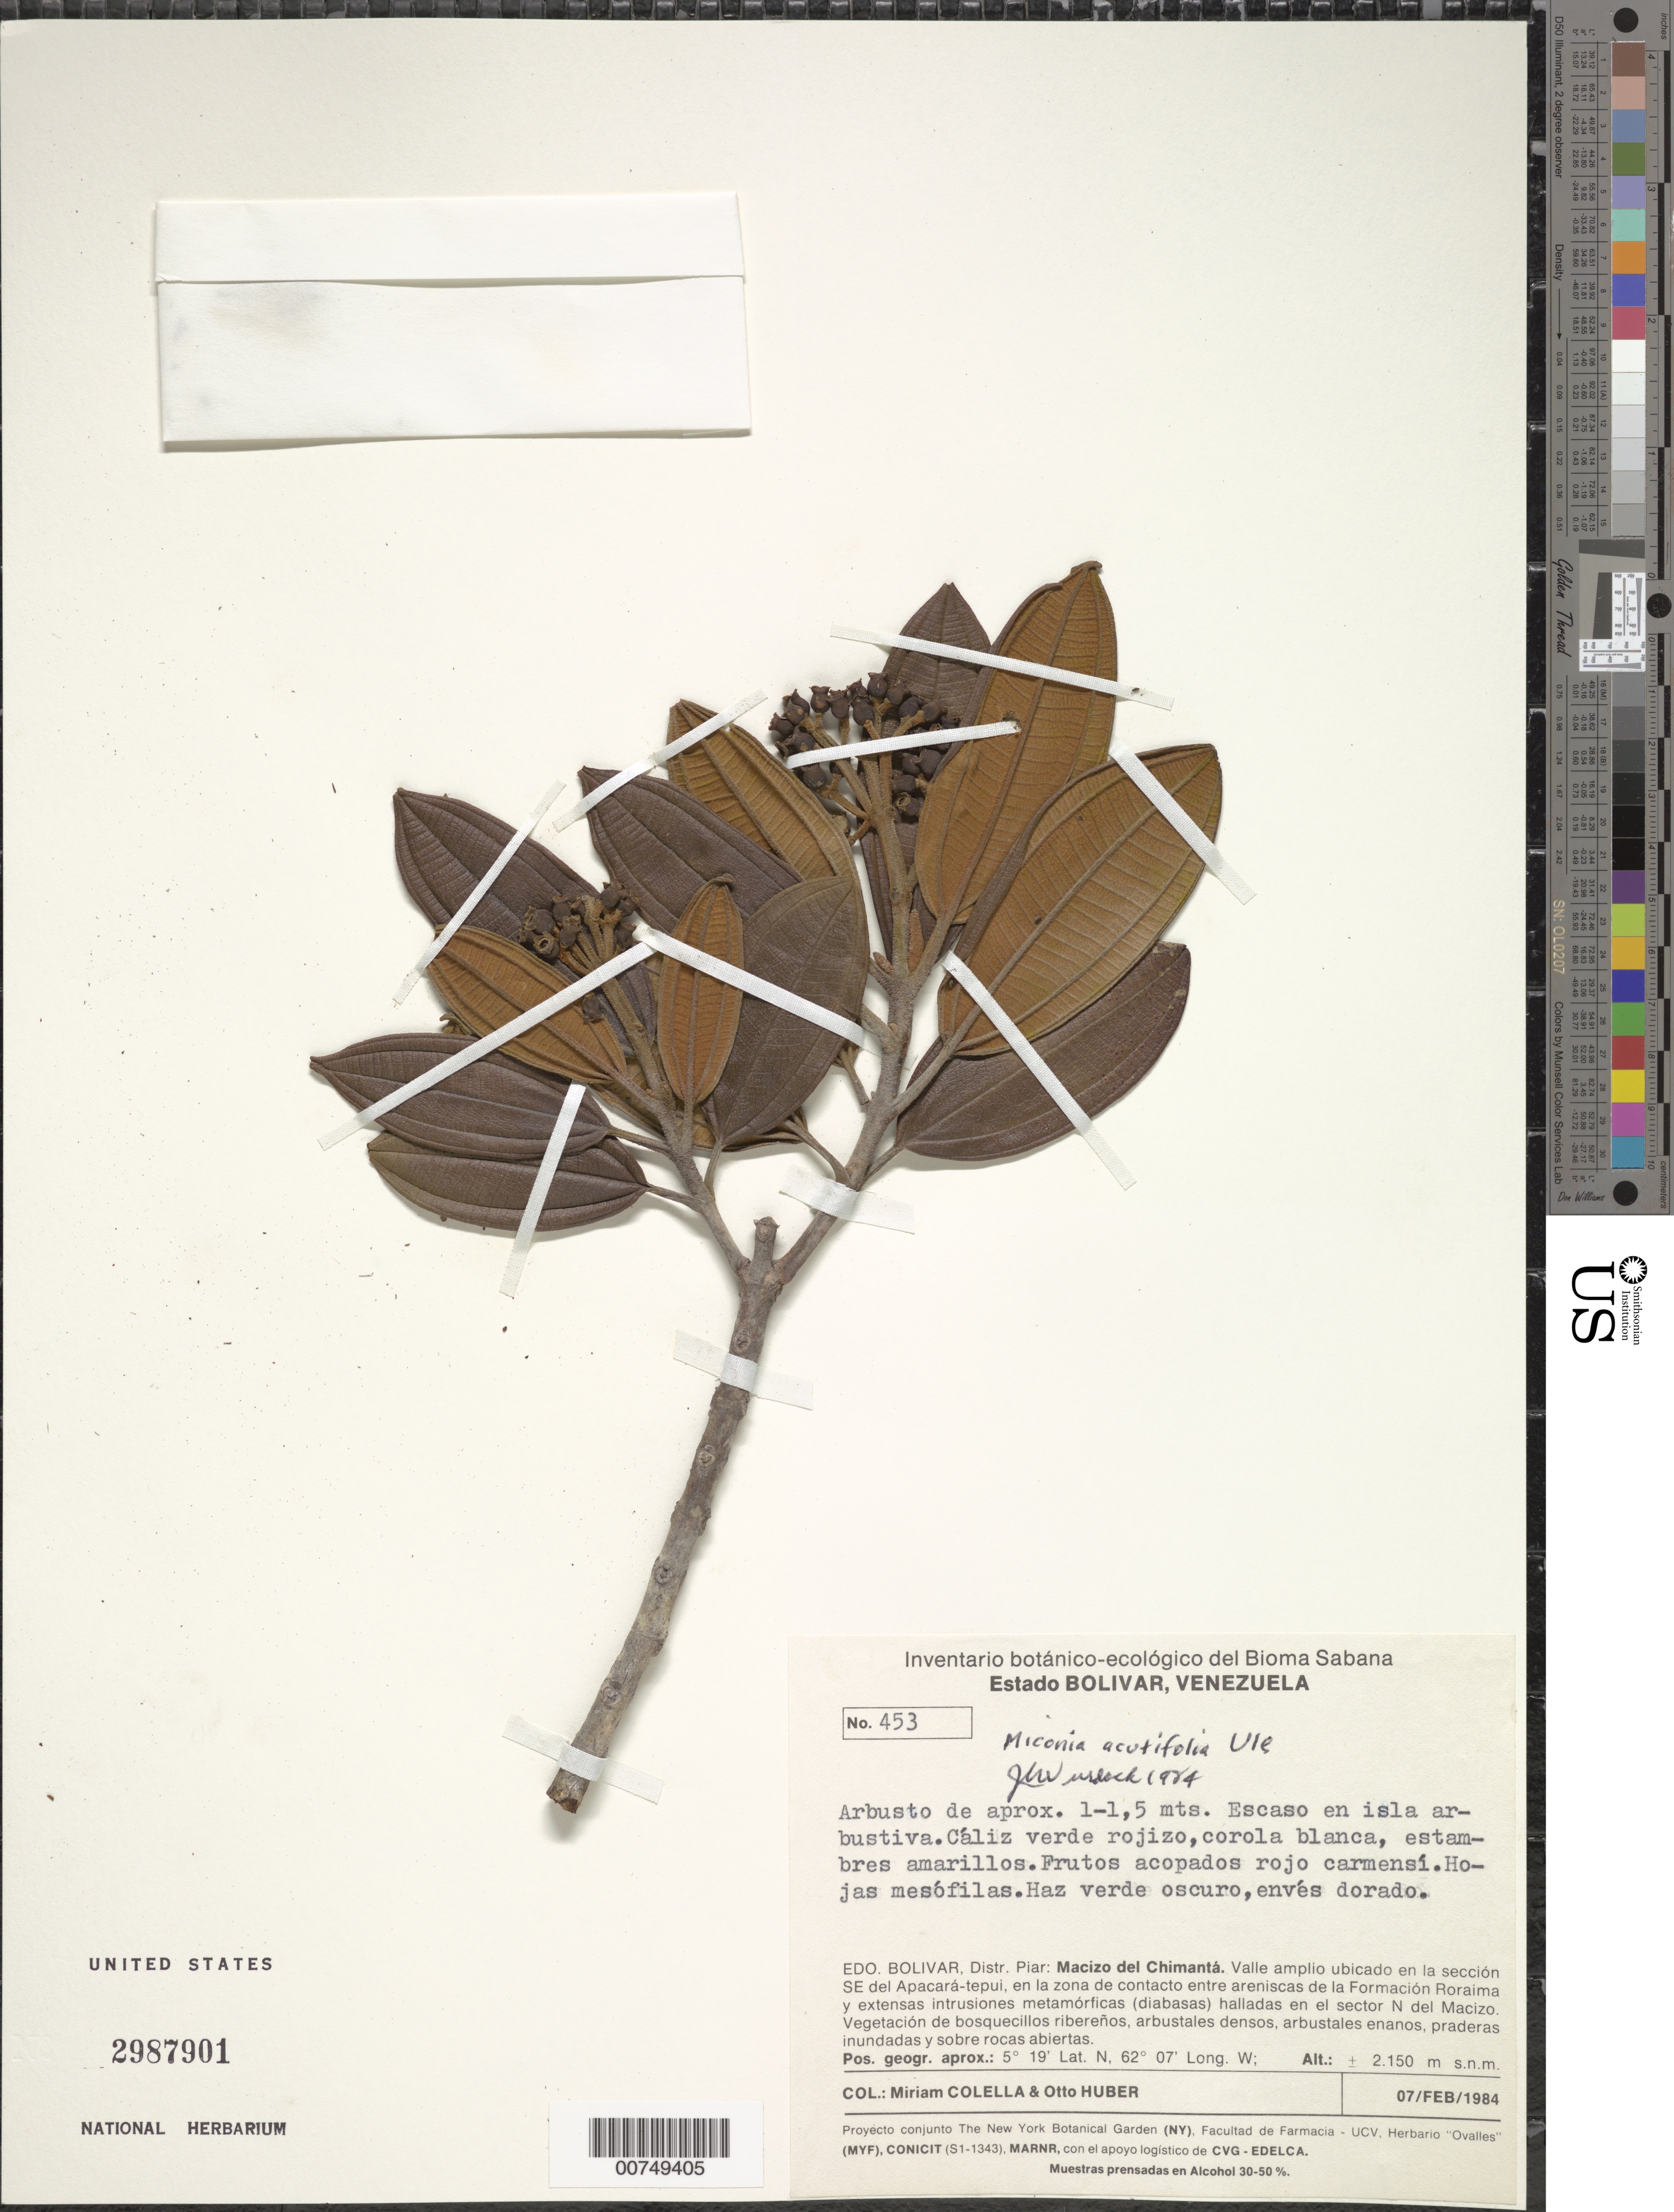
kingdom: Plantae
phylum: Tracheophyta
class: Magnoliopsida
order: Myrtales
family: Melastomataceae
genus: Miconia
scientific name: Miconia acutifolia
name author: Ule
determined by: Wurdack, John J., (US), US (UNITED STATES)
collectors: M. Colella & O. Huber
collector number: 453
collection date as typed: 7-Feb-84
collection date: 1984-02-07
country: Venezuela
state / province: Bolívar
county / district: Piar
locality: Macizo del Chimantá; la sección SE del Apacará-tepuí, en la zona de contacto entre areniscas de la Formación Roraima y extensas intrusiones metaórficas (diabasas) halladas en el sector N del Macizo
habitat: Isla arbustiva; vegetación de bosquecillos ribereños, arbustales densos, arbustales enanos, praderas inundadas y sobre rocas abiertas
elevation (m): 2150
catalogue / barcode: US 2987901